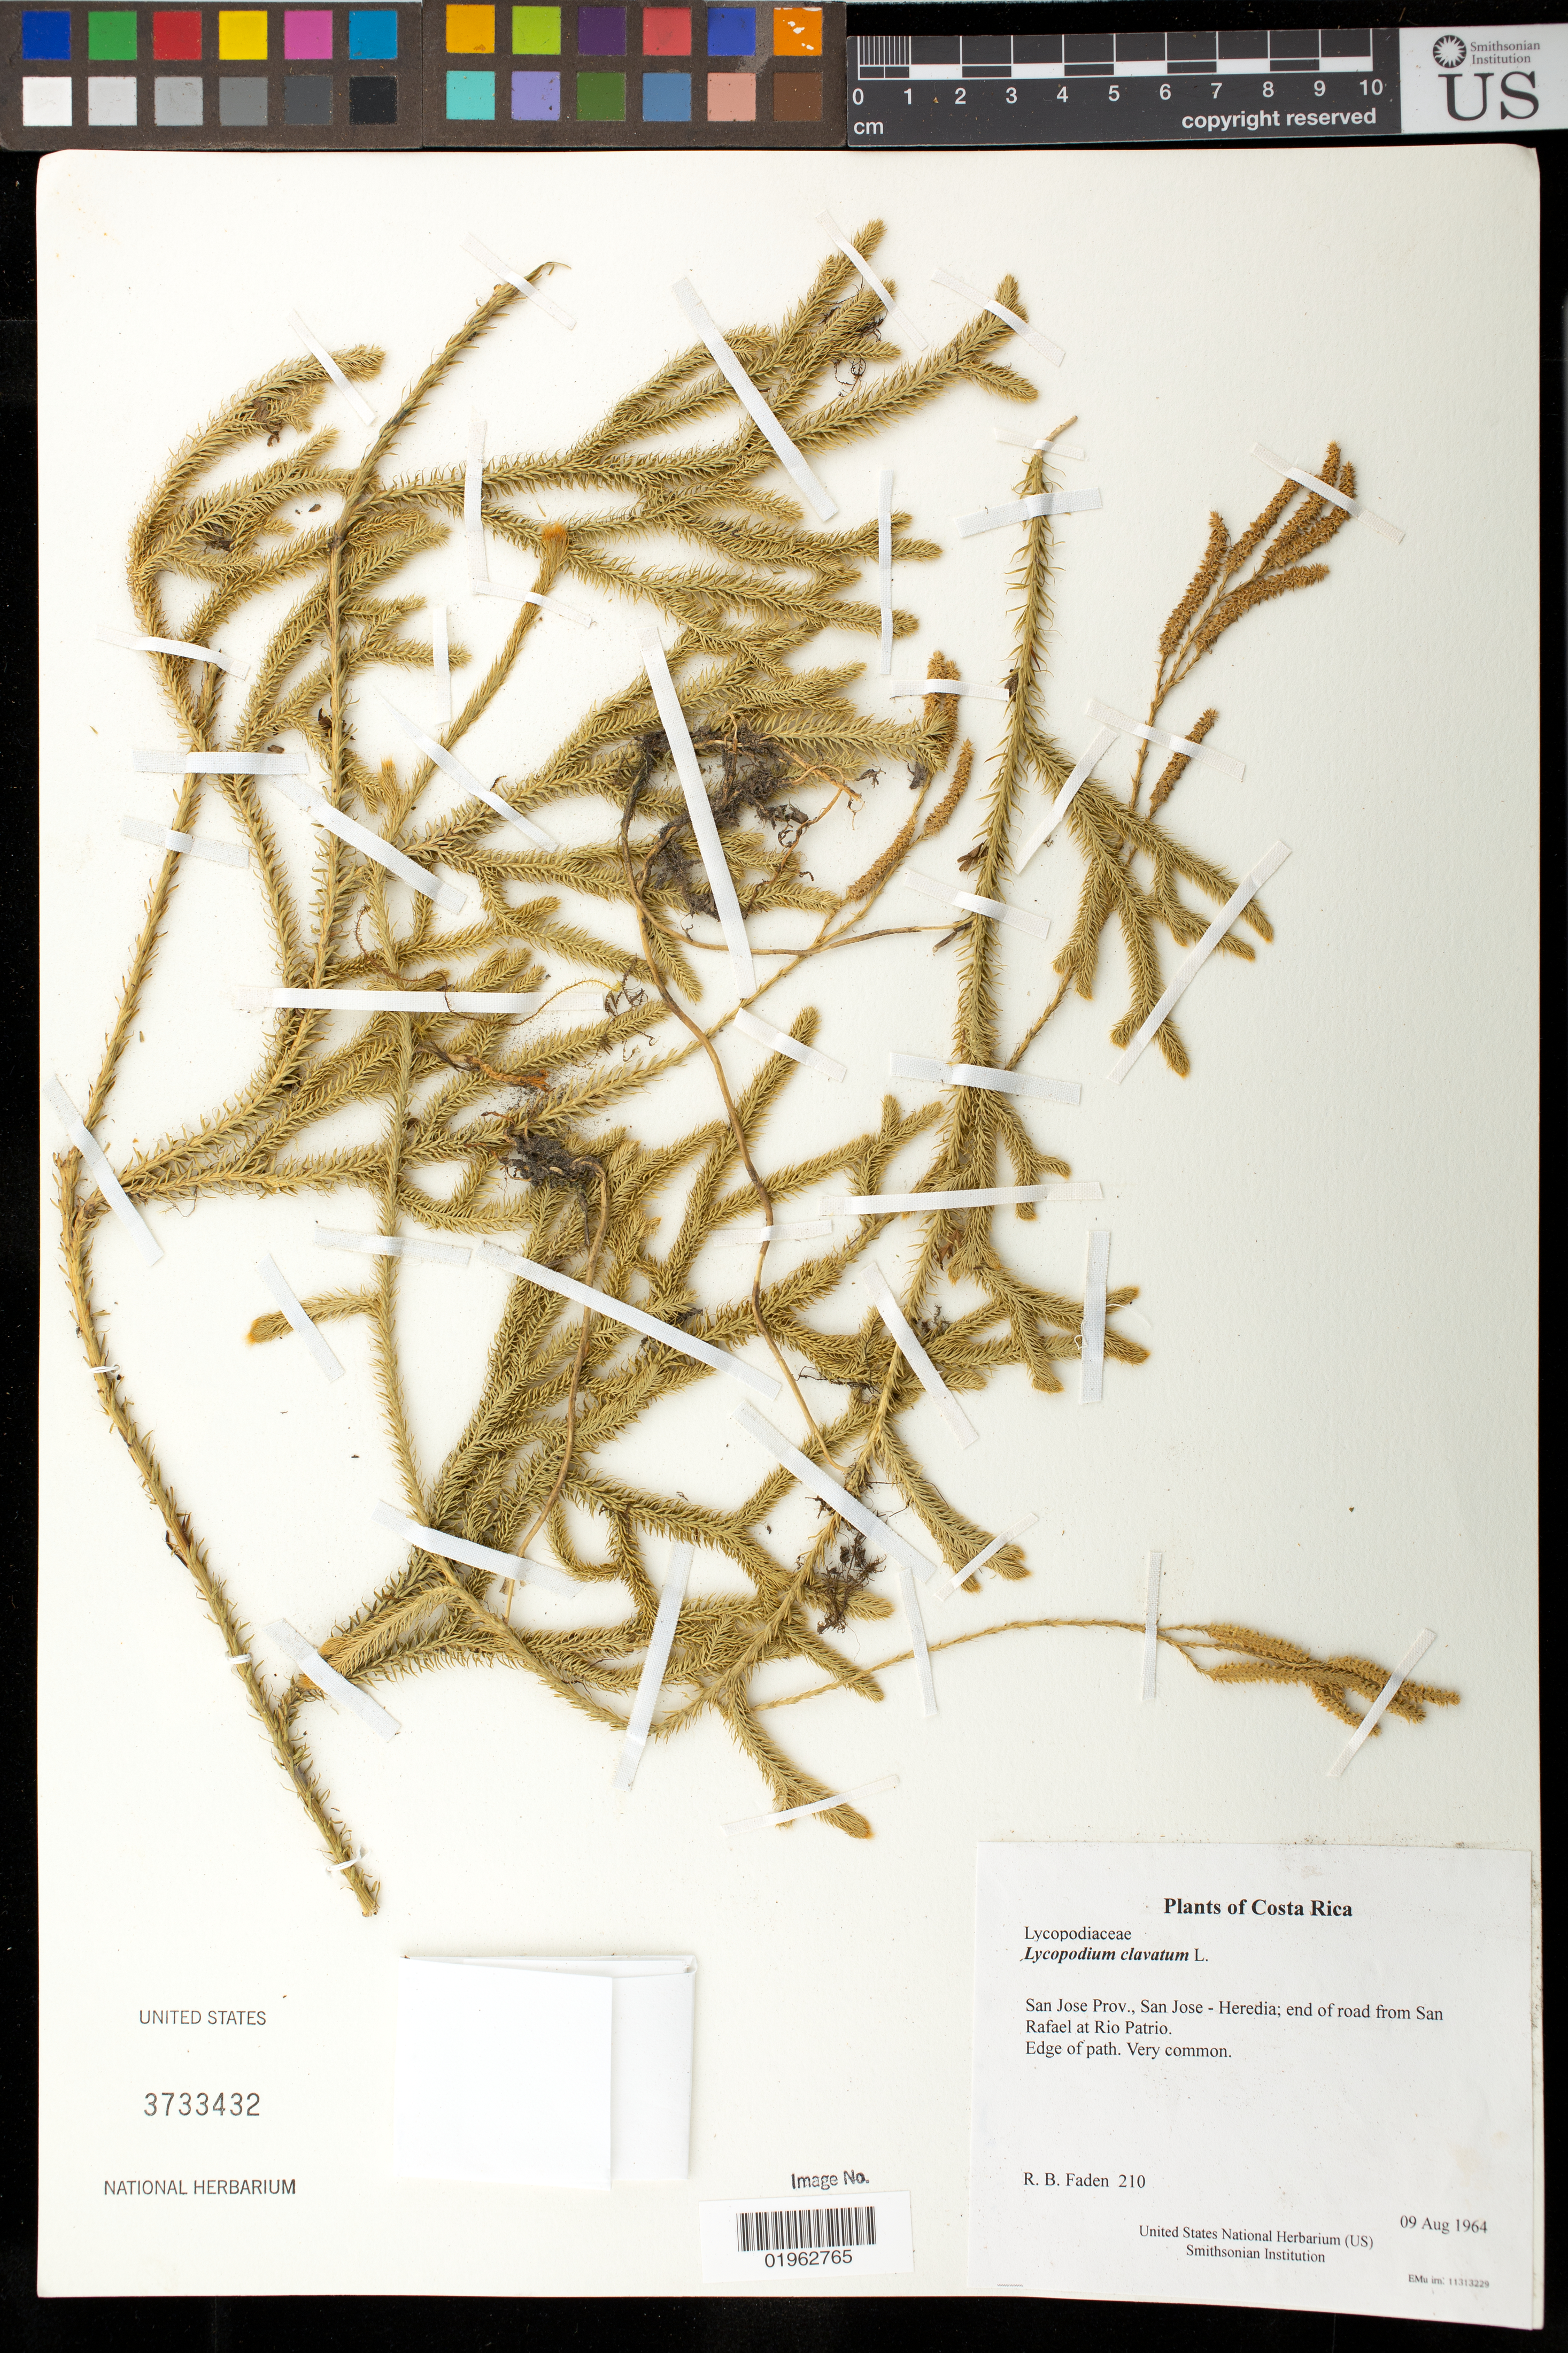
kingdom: Plantae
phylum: Tracheophyta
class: Lycopodiopsida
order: Lycopodiales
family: Lycopodiaceae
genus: Lycopodium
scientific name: Lycopodium clavatum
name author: L.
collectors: R. B. Faden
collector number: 210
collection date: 1964-08-09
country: Costa Rica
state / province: San Jose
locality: San Jose - Heredia; end of road from San Rafael at Rio Patrio.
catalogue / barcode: US 3733432